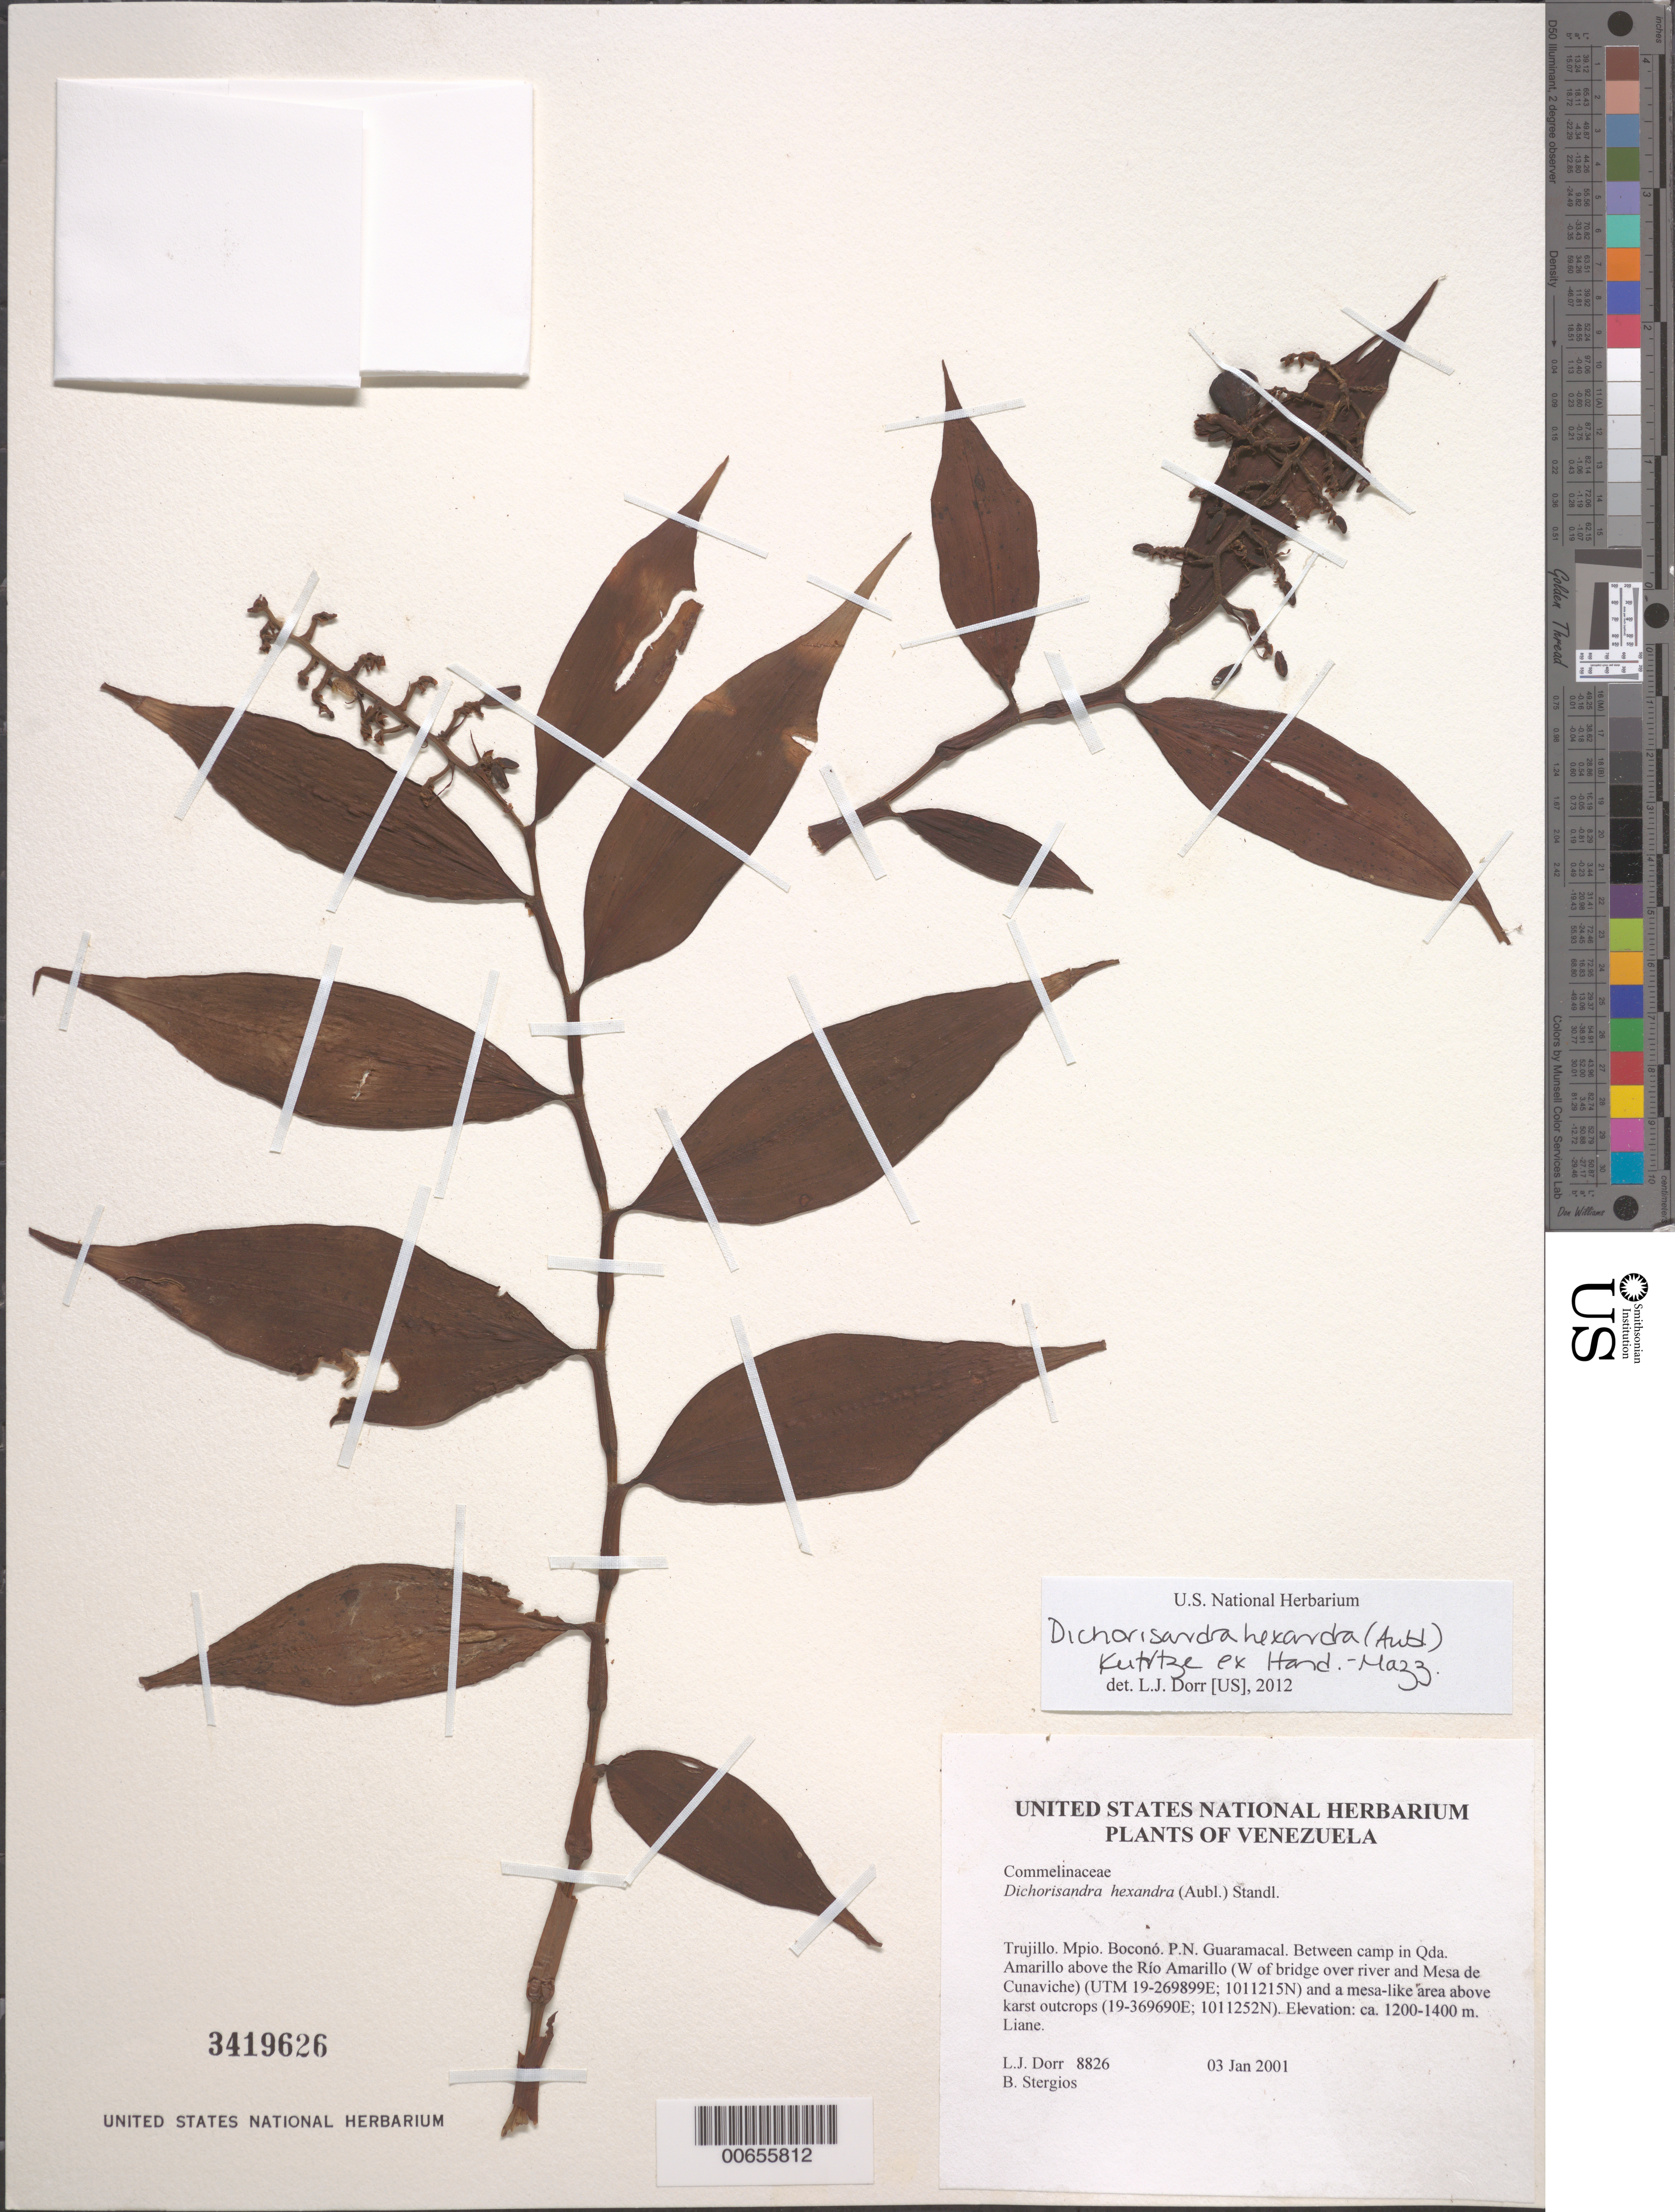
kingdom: Plantae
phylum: Tracheophyta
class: Liliopsida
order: Commelinales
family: Commelinaceae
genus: Dichorisandra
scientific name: Dichorisandra hexandra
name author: (Aubl.) Standl.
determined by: Faden, Robert B., (US), Smithsonian Institution - National Museum of Natural History (UNITED STATES)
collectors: L. J. Dorr & B. G. Stergios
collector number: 8826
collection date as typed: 03 Jan 2001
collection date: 2001-01-03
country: Venezuela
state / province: Trujillo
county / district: Boconó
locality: Parque Nacional Guaramacal. Between camp in Qda Amarillo above Río Amarillo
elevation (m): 1200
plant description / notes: CTES, PORT, US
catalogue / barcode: US 3419626